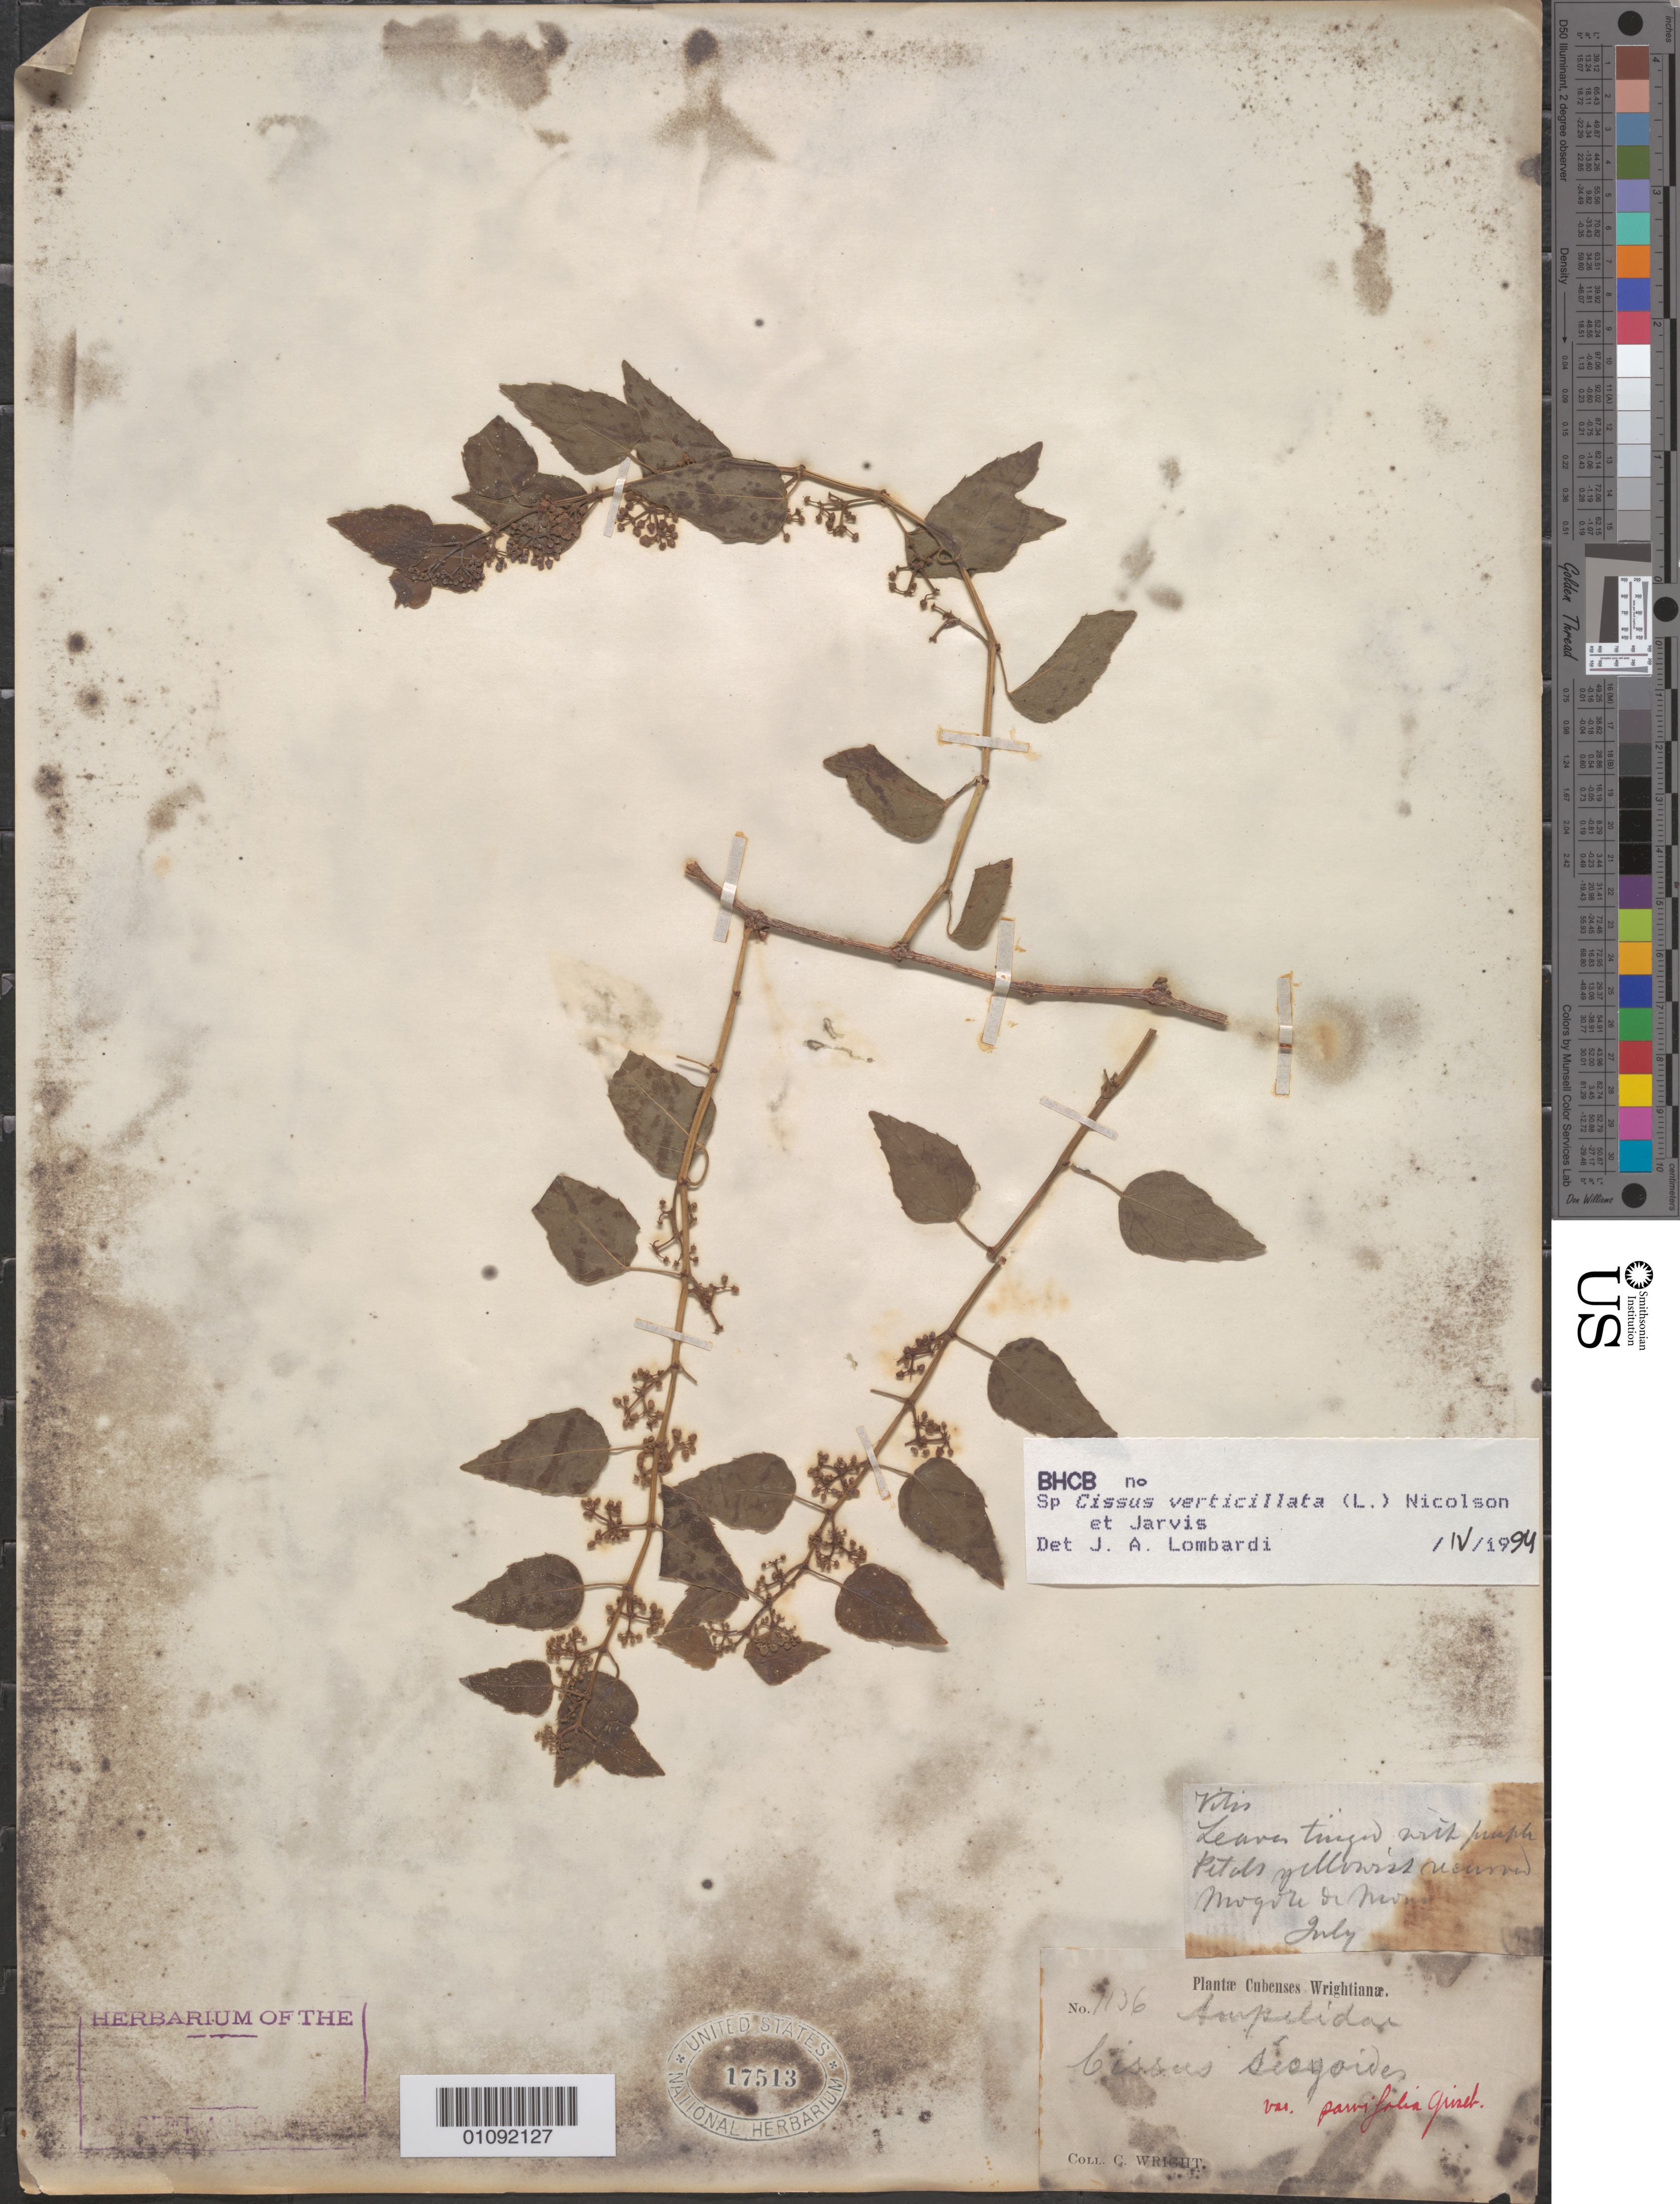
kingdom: Plantae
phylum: Tracheophyta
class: Magnoliopsida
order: Vitales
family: Vitaceae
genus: Cissus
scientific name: Cissus verticillata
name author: (L.) Nicolson & C.E. Jarvis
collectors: C. Wright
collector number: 1136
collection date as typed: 1800 to 1899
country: Cuba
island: Cuba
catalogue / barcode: US 17513